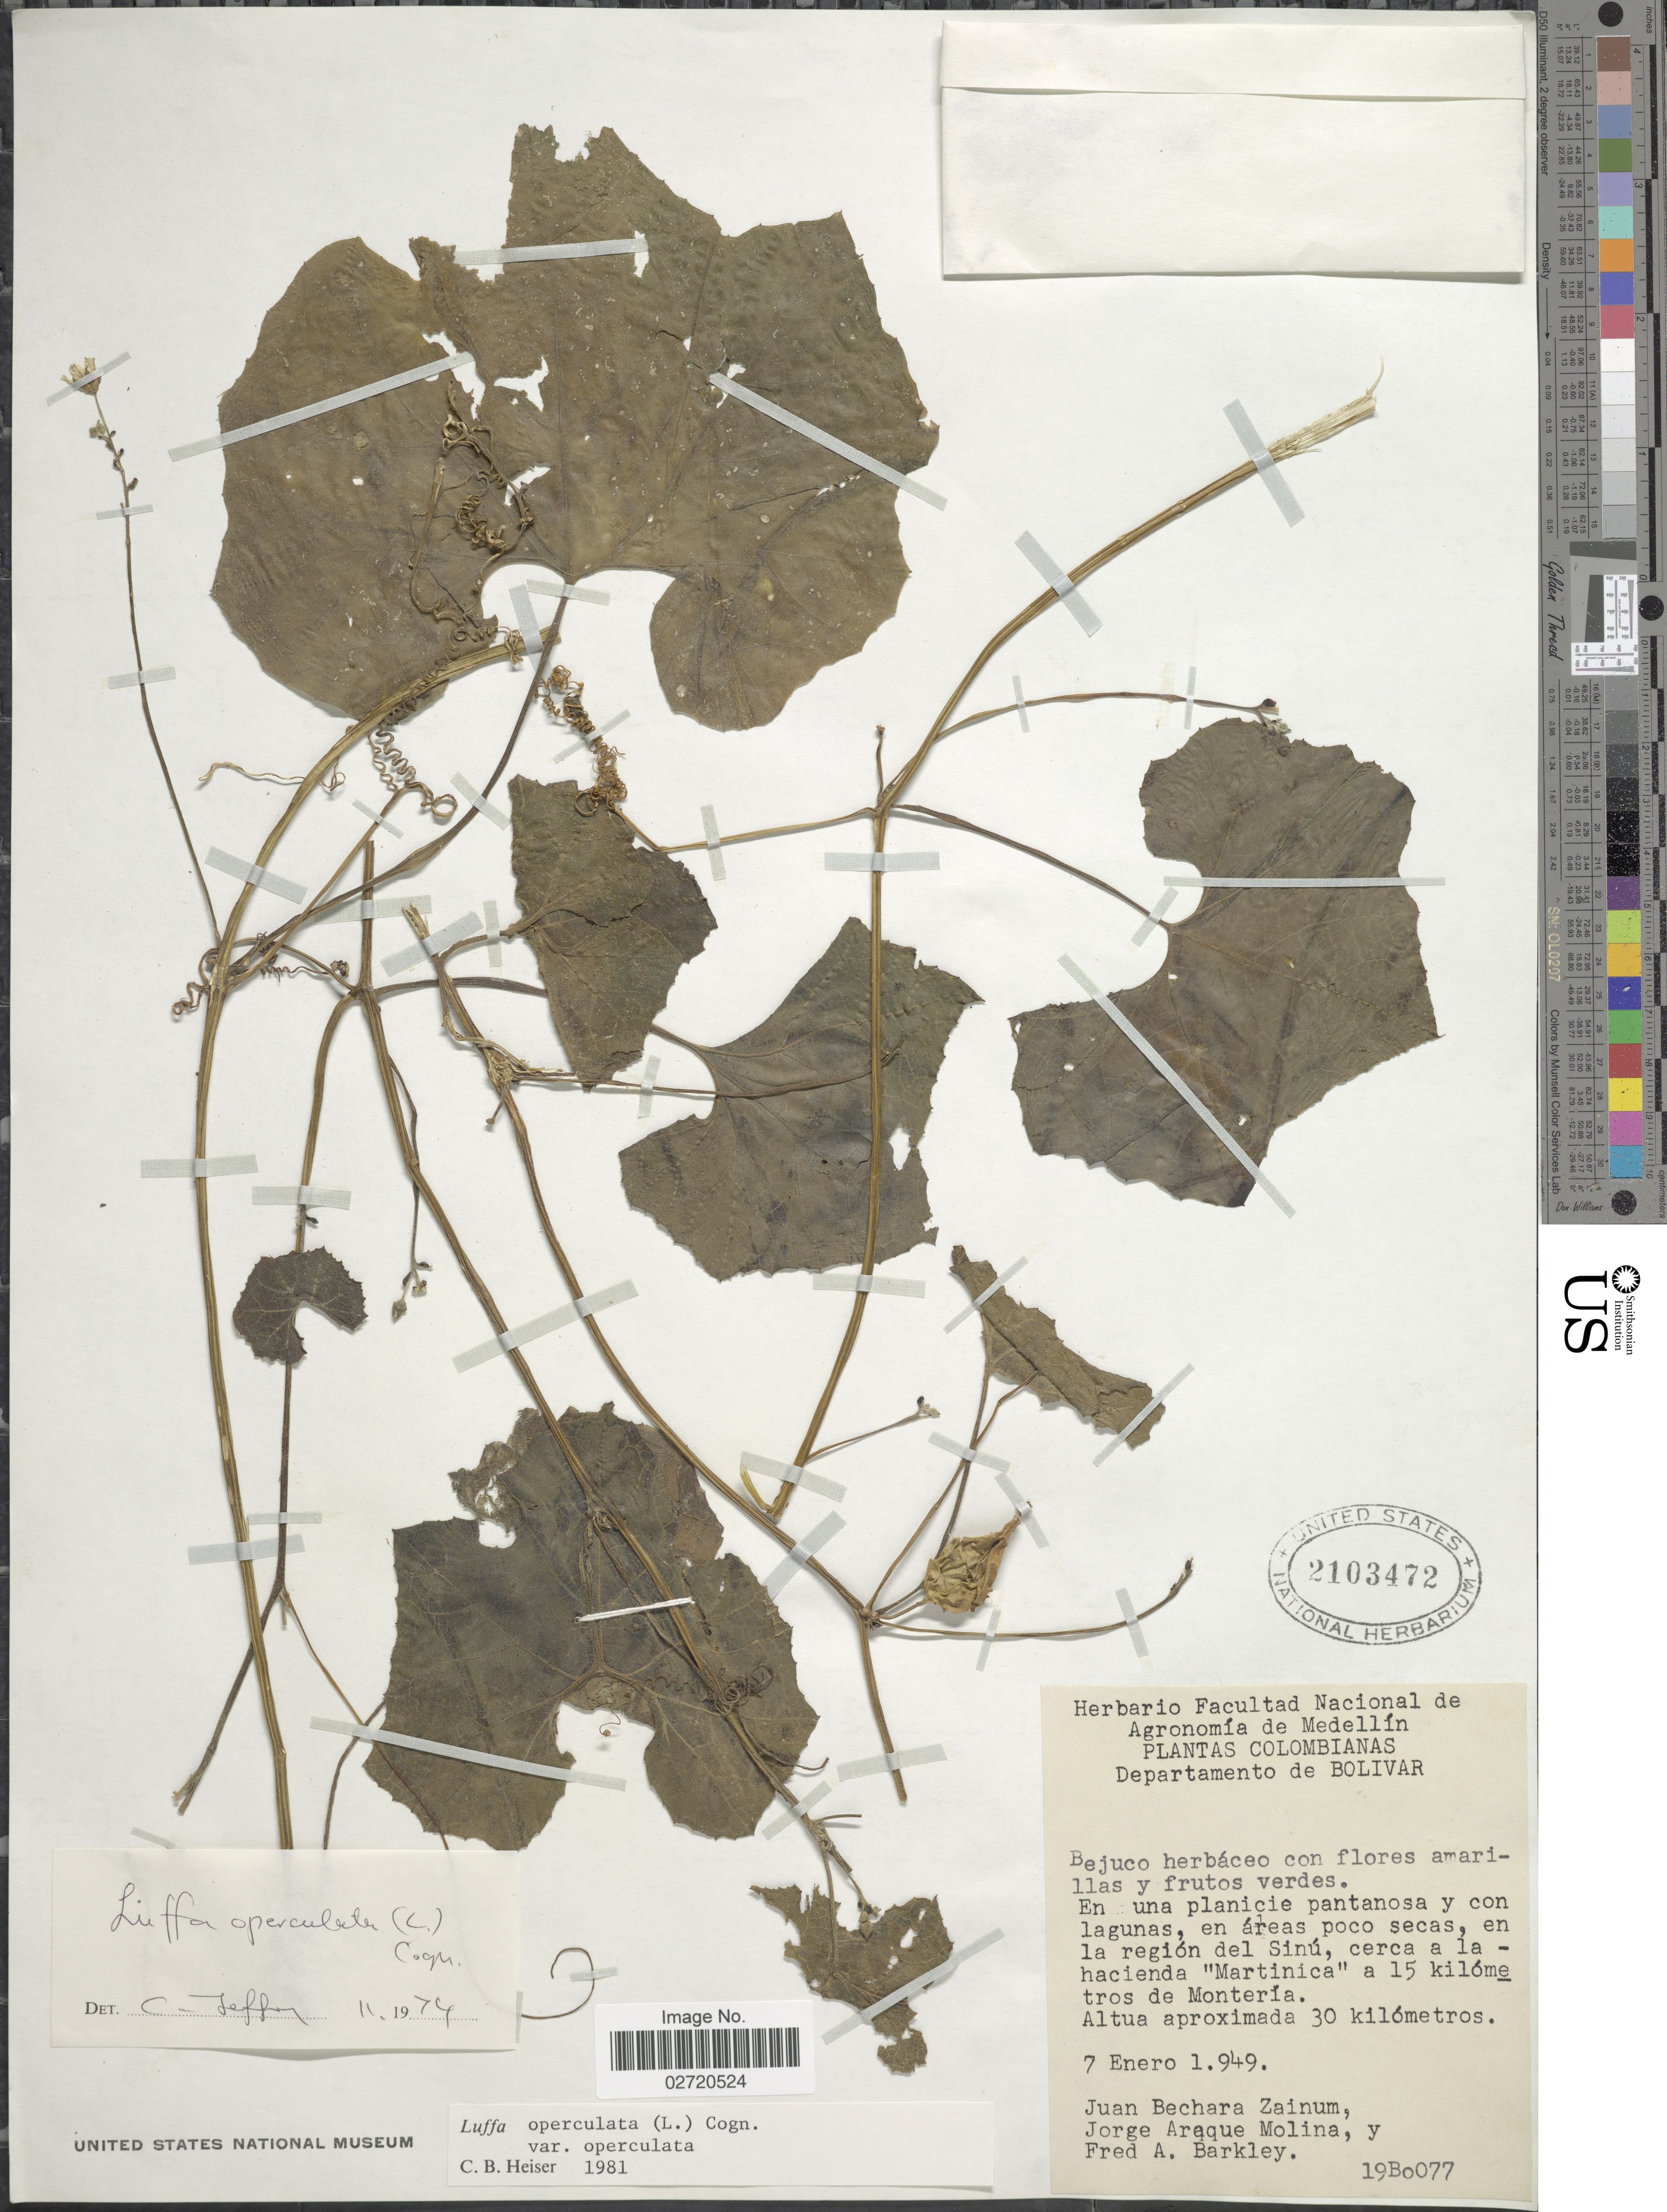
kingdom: Plantae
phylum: Tracheophyta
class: Magnoliopsida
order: Cucurbitales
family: Cucurbitaceae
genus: Luffa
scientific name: Luffa operculata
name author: (L.) Cogn.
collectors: J. Zainúm, J. A. Molina & F. A. Barkley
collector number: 19BO007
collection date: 1949-01-07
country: Colombia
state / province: Bolívar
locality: En la region del Sinu, cerca a la hacienda "Martinica" a 15 kilometros de Monteria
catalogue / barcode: US 2103472